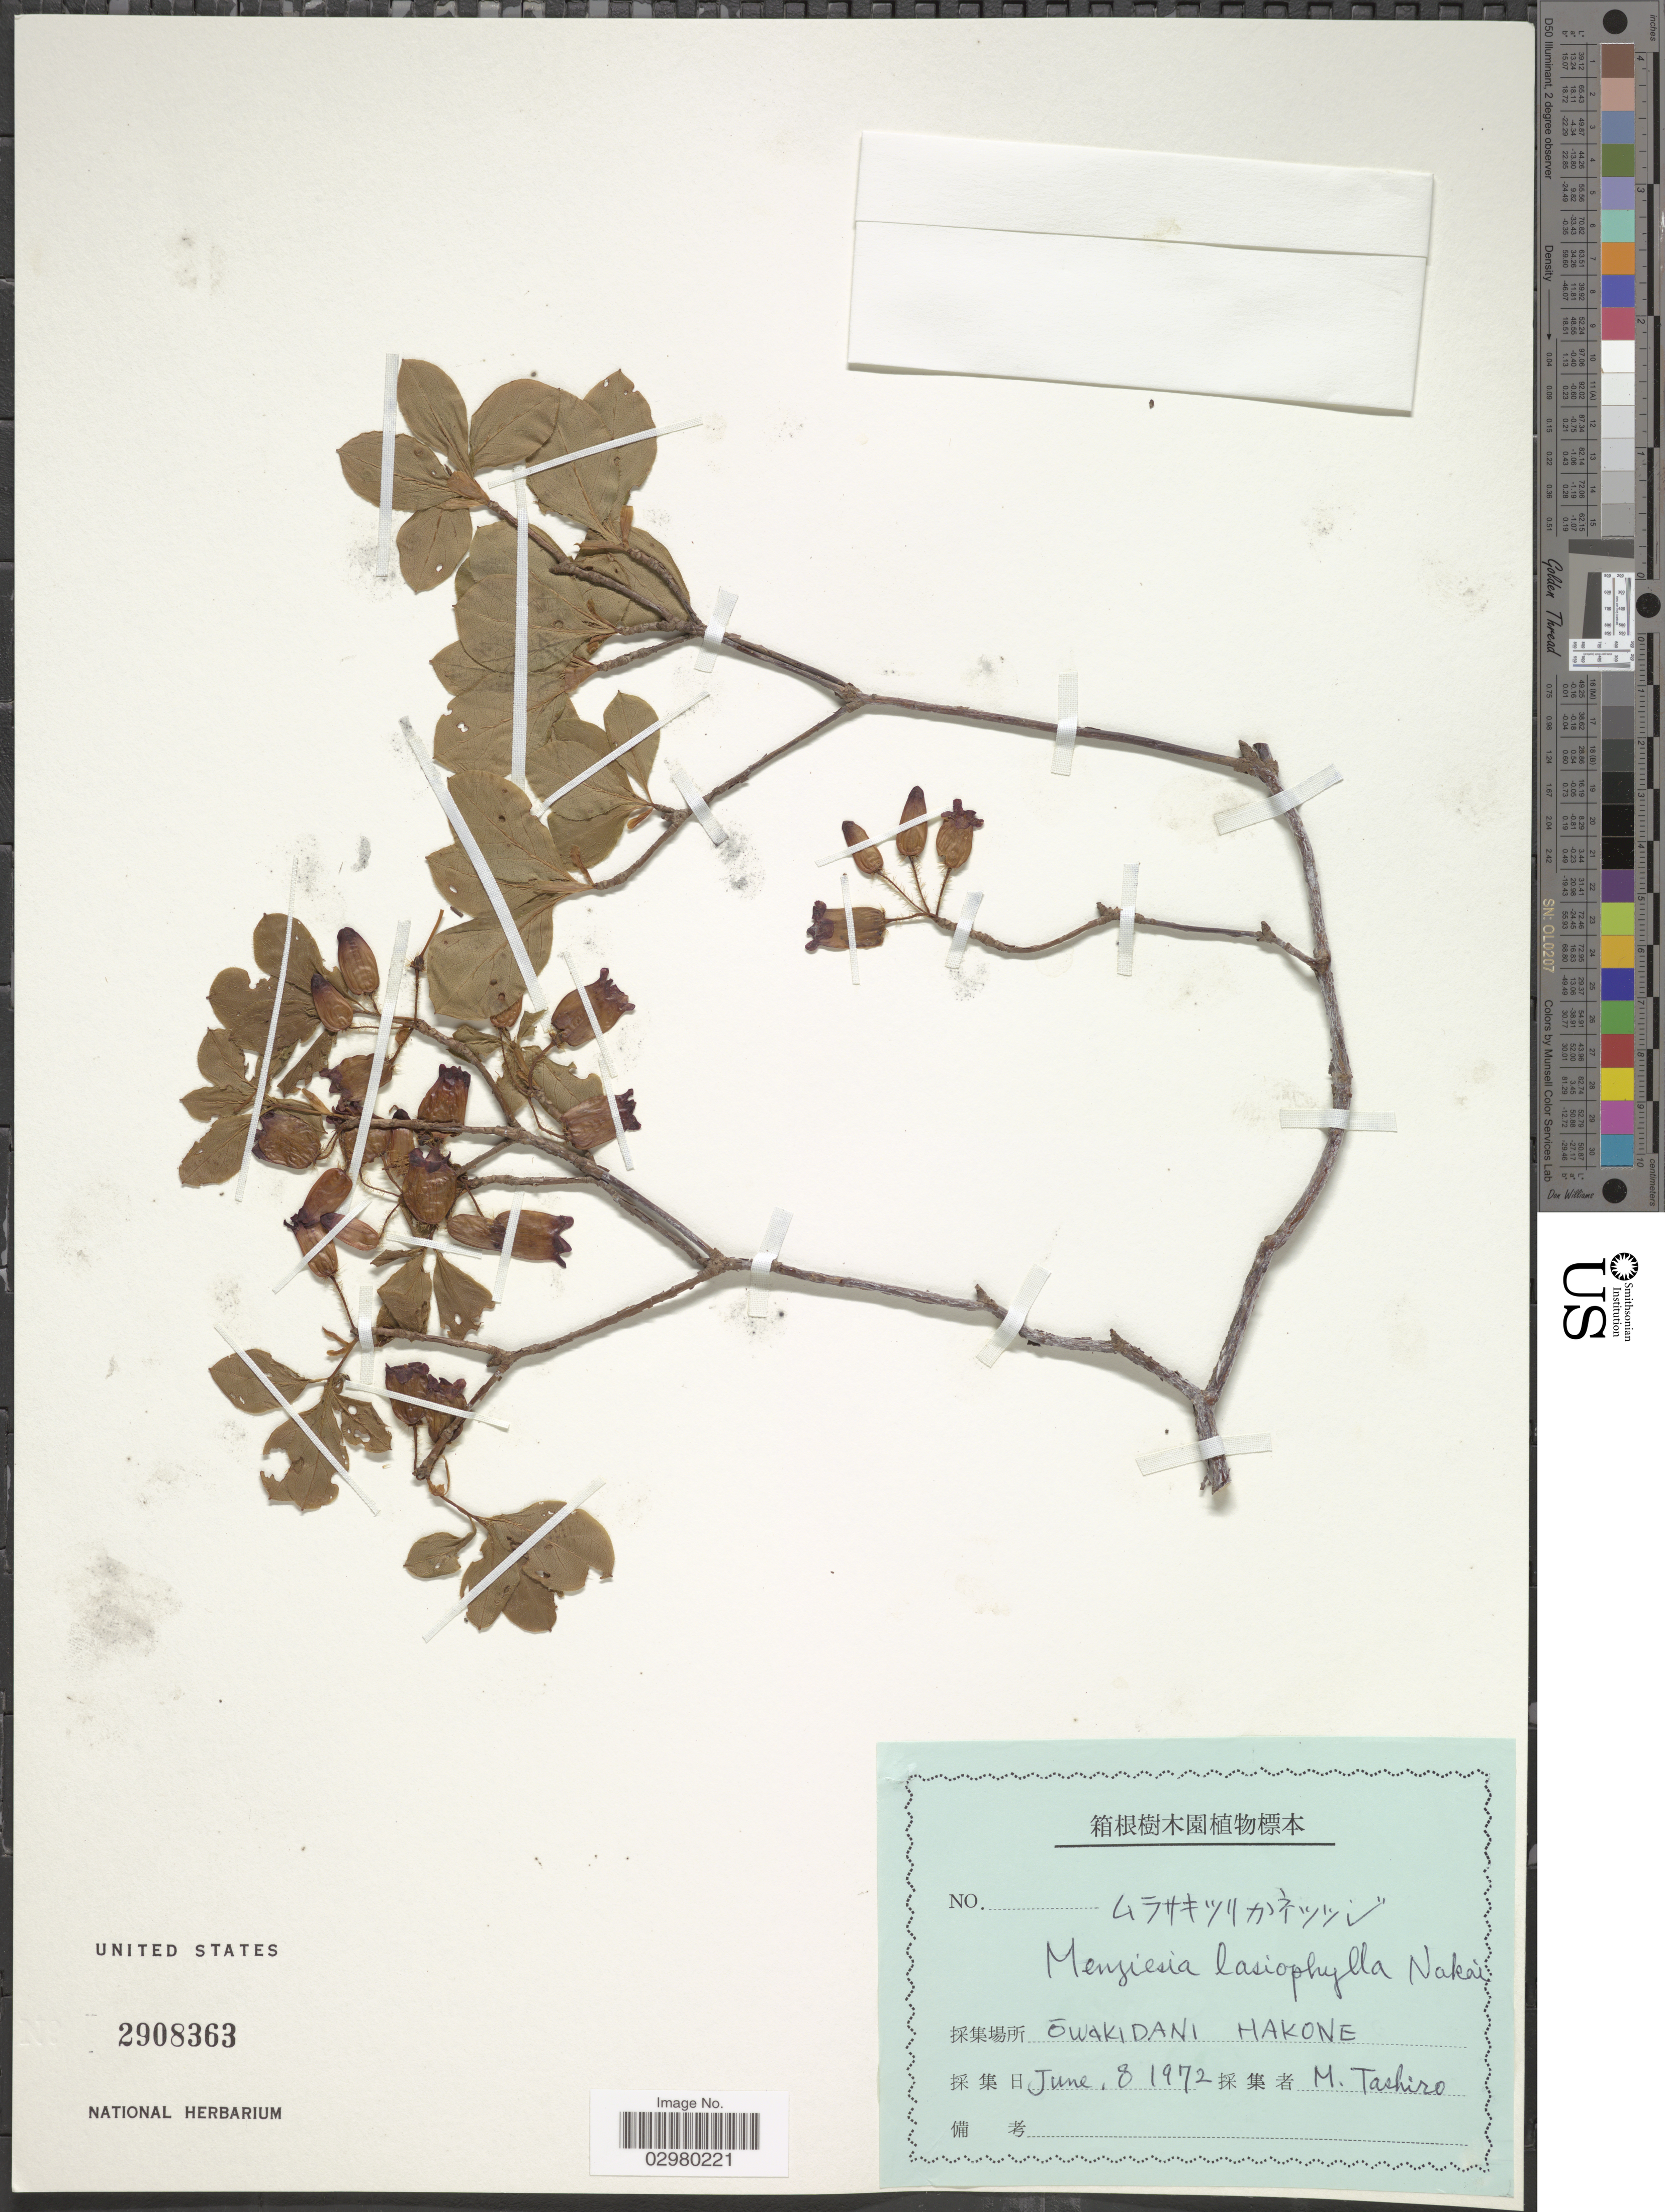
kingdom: Plantae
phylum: Tracheophyta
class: Magnoliopsida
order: Ericales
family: Ericaceae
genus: Menziesia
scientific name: Menziesia lasiophylla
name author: Nakai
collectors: M. Tashiro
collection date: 1972-06-08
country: Japan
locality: Owakidani Hakone.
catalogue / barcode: US 2908363